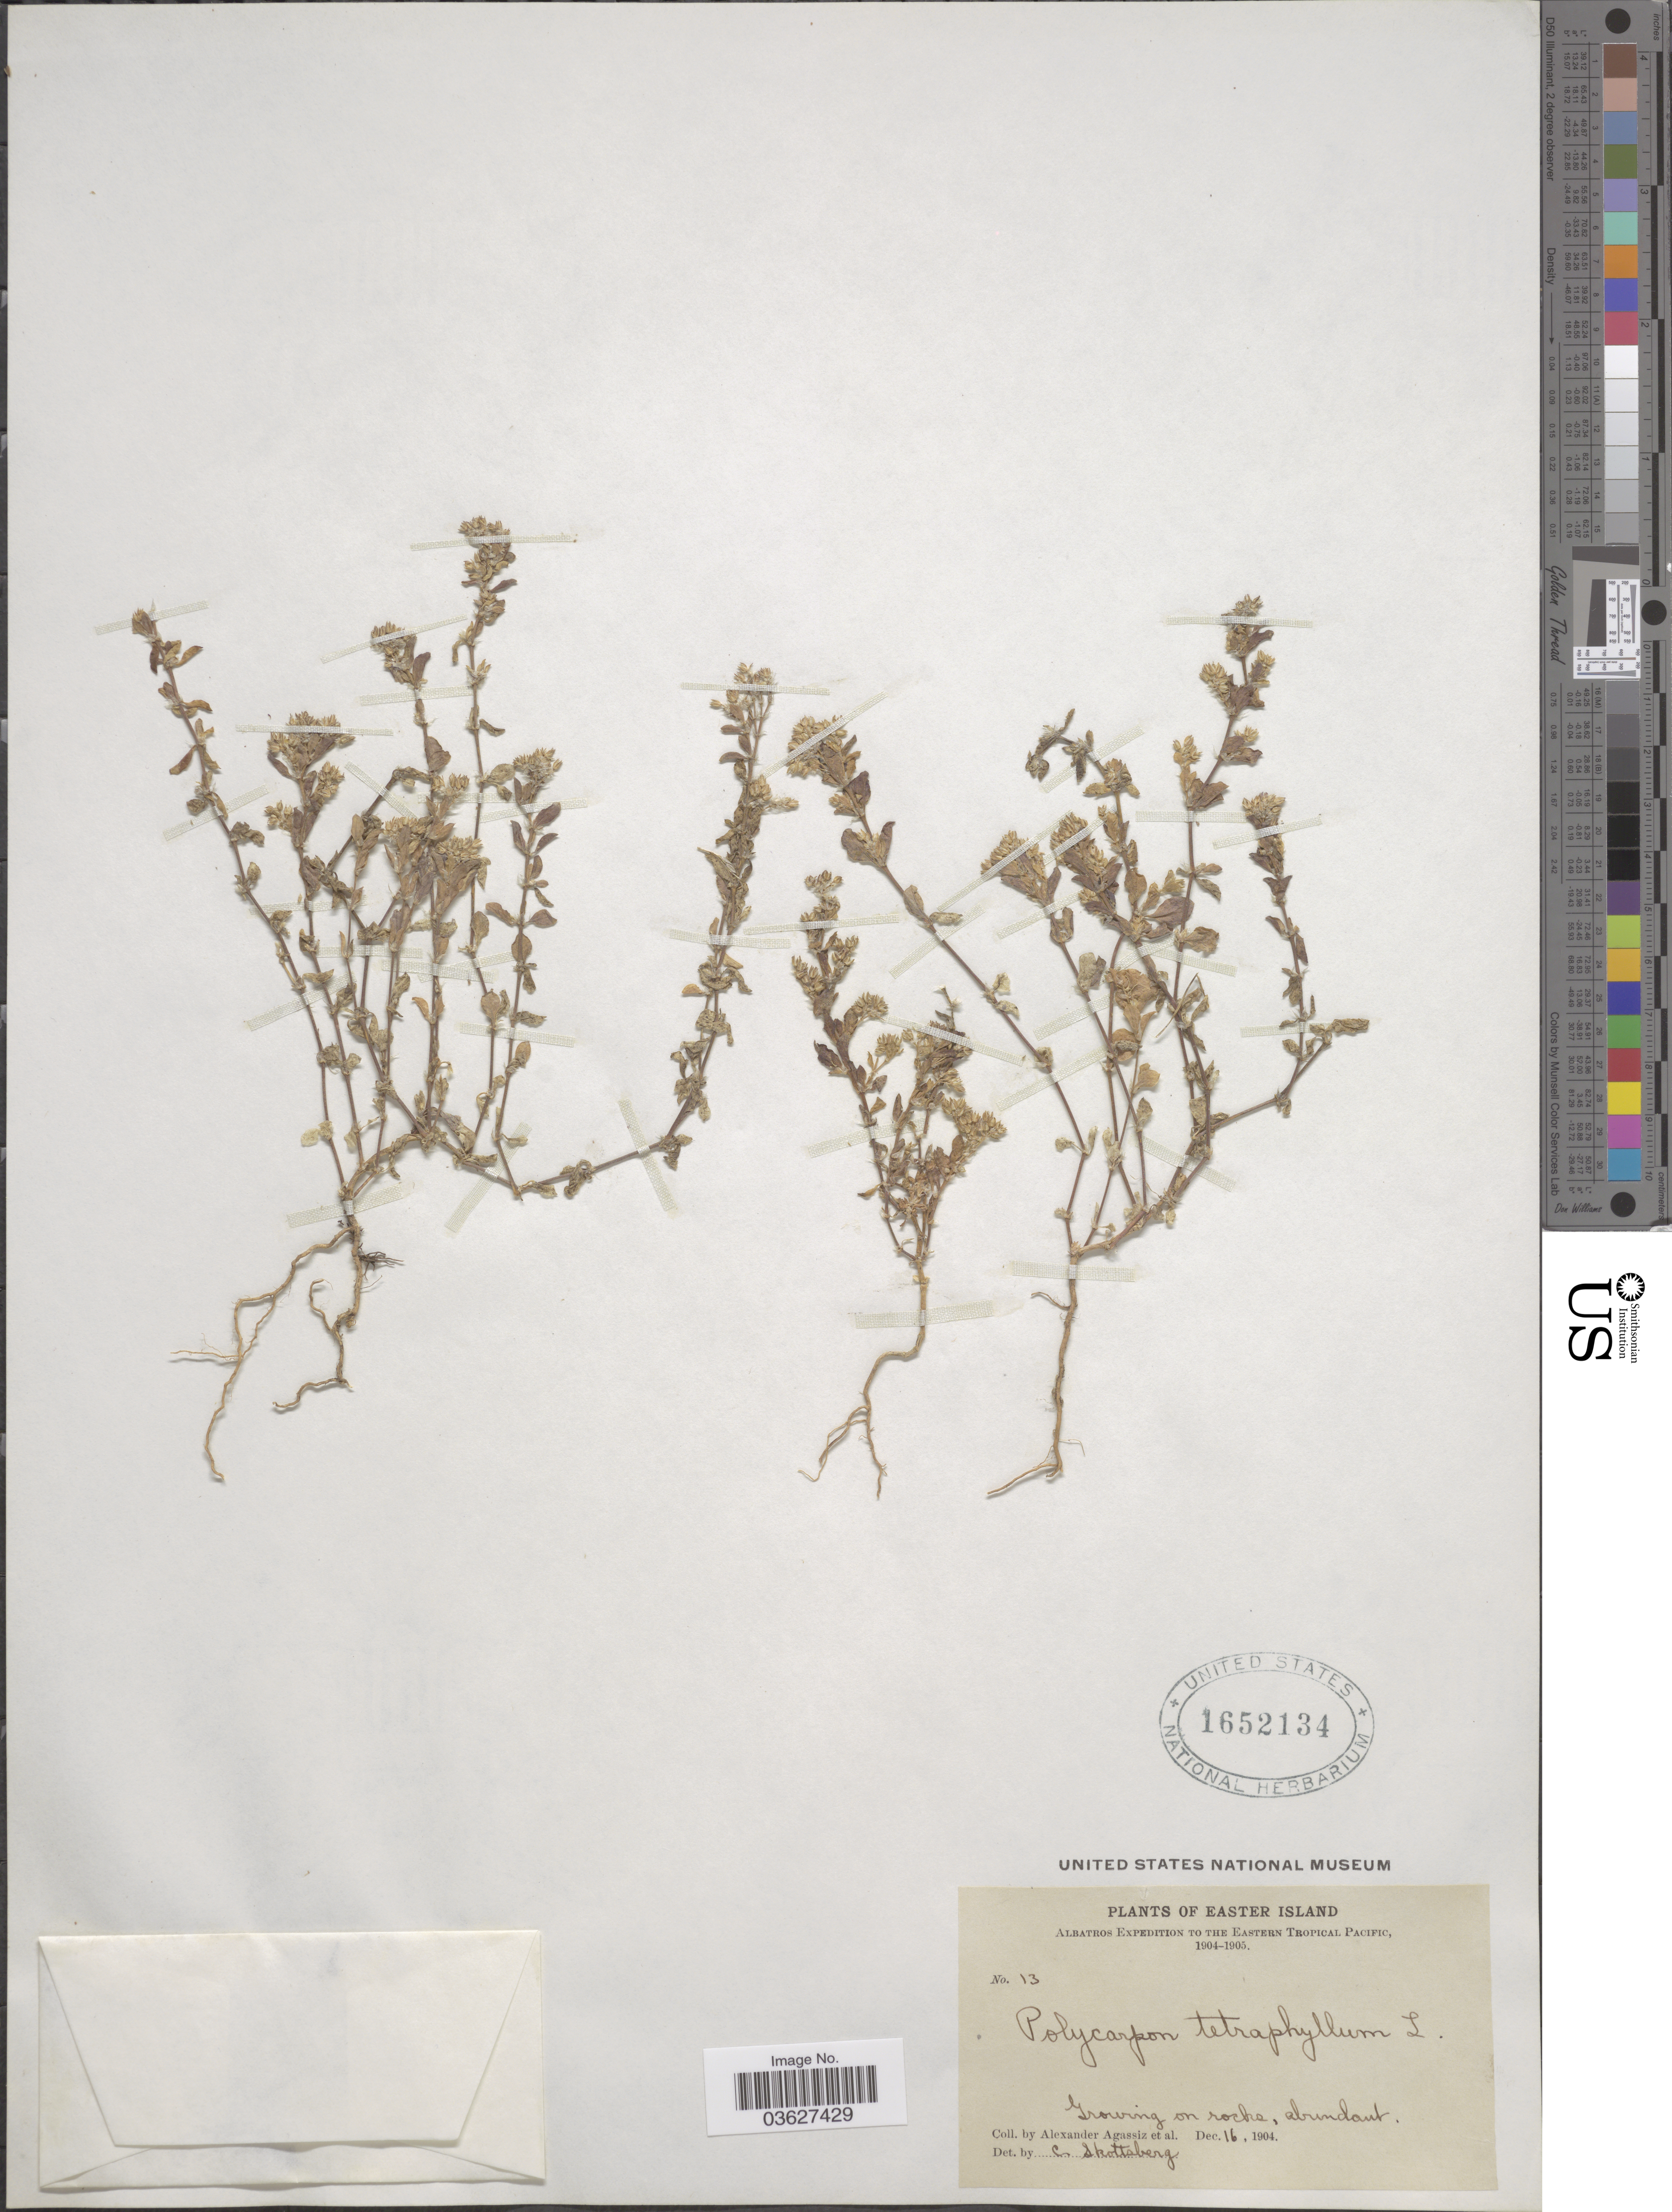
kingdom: Plantae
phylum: Tracheophyta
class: Magnoliopsida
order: Caryophyllales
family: Caryophyllaceae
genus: Polycarpon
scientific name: Polycarpon sp.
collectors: A. E. Agassiz & et al.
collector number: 13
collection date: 1904-12-16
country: Chile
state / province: Valparaíso (V)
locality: Easter Island. The Eastern Tropical Pacific.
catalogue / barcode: US 1652134